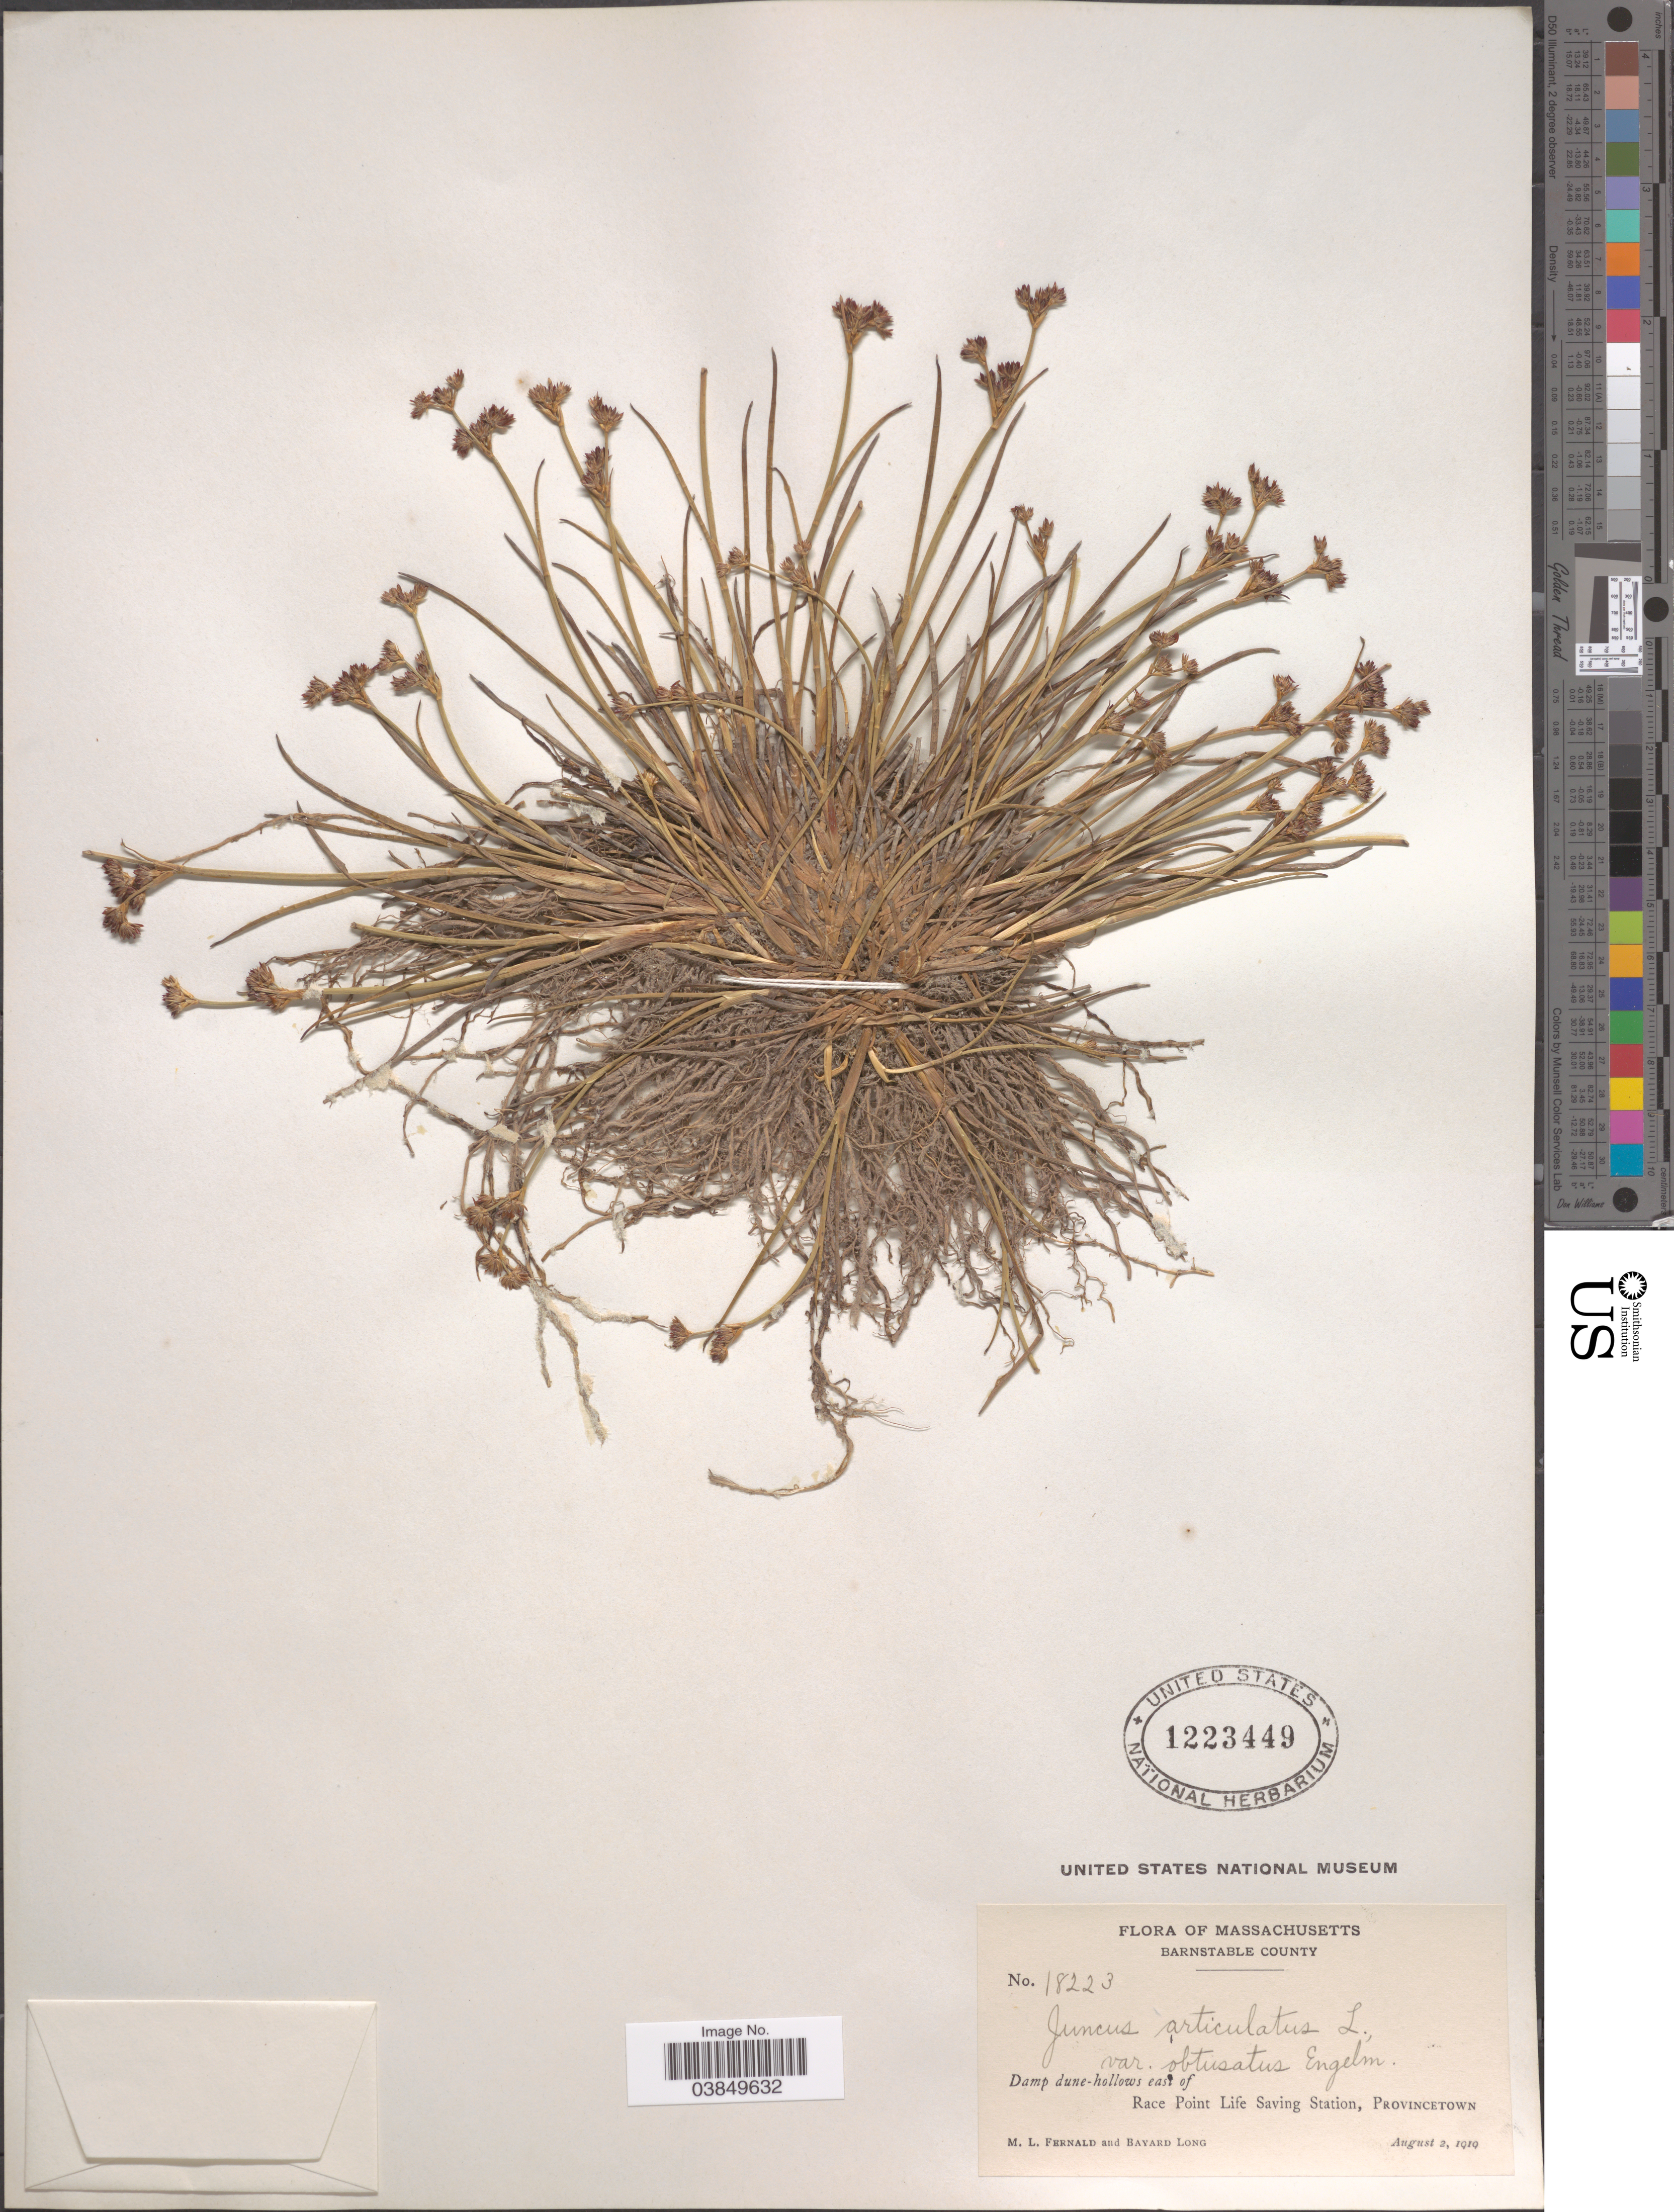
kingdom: Plantae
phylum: Tracheophyta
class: Liliopsida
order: Poales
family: Juncaceae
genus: Juncus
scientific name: Juncus articulatus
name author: L.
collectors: M. L. Fernald & B. Long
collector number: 18223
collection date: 1919-08-02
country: United States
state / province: Massachusetts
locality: Barnstable County. Damp dune-hollows east of Race Point Life Saving Station, Provincetown.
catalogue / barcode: US 1223449